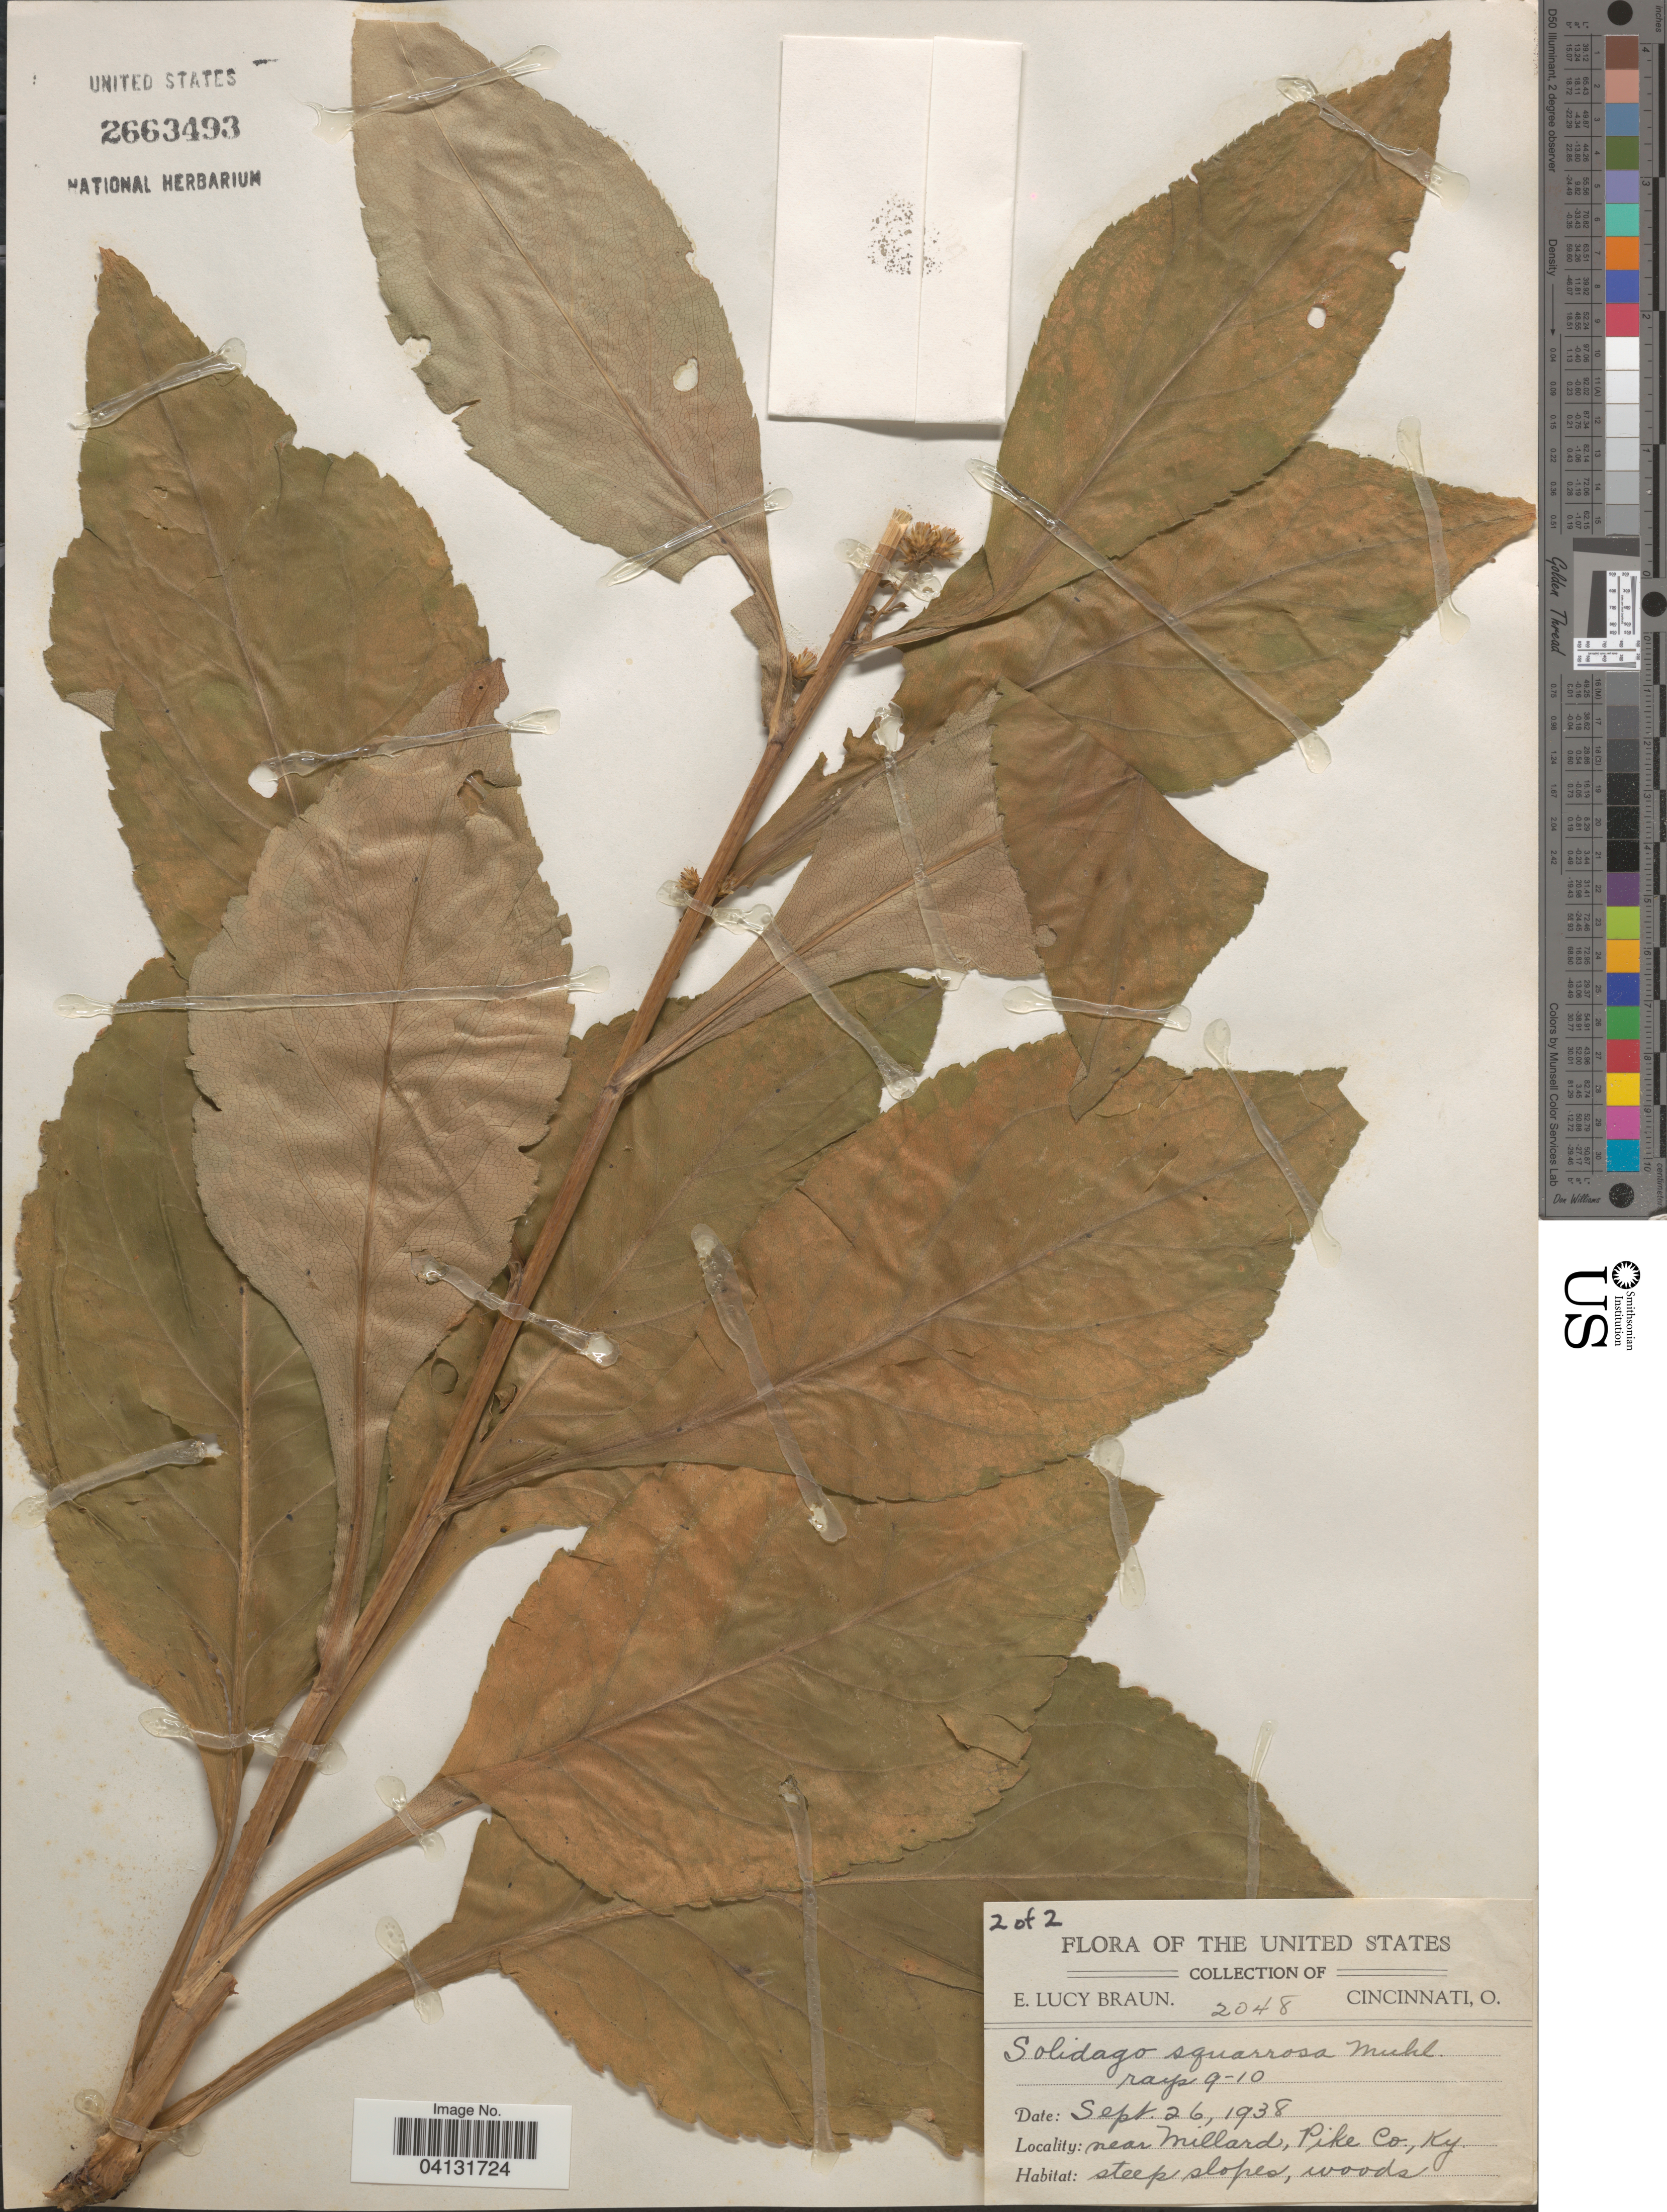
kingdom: Plantae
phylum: Tracheophyta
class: Magnoliopsida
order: Asterales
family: Asteraceae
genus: Solidago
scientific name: Solidago squarrosa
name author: Muhl.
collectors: E. L. Braun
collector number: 2048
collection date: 1938-09-26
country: United States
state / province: Kentucky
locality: Near Millard, Pike Co.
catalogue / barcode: US 2663493